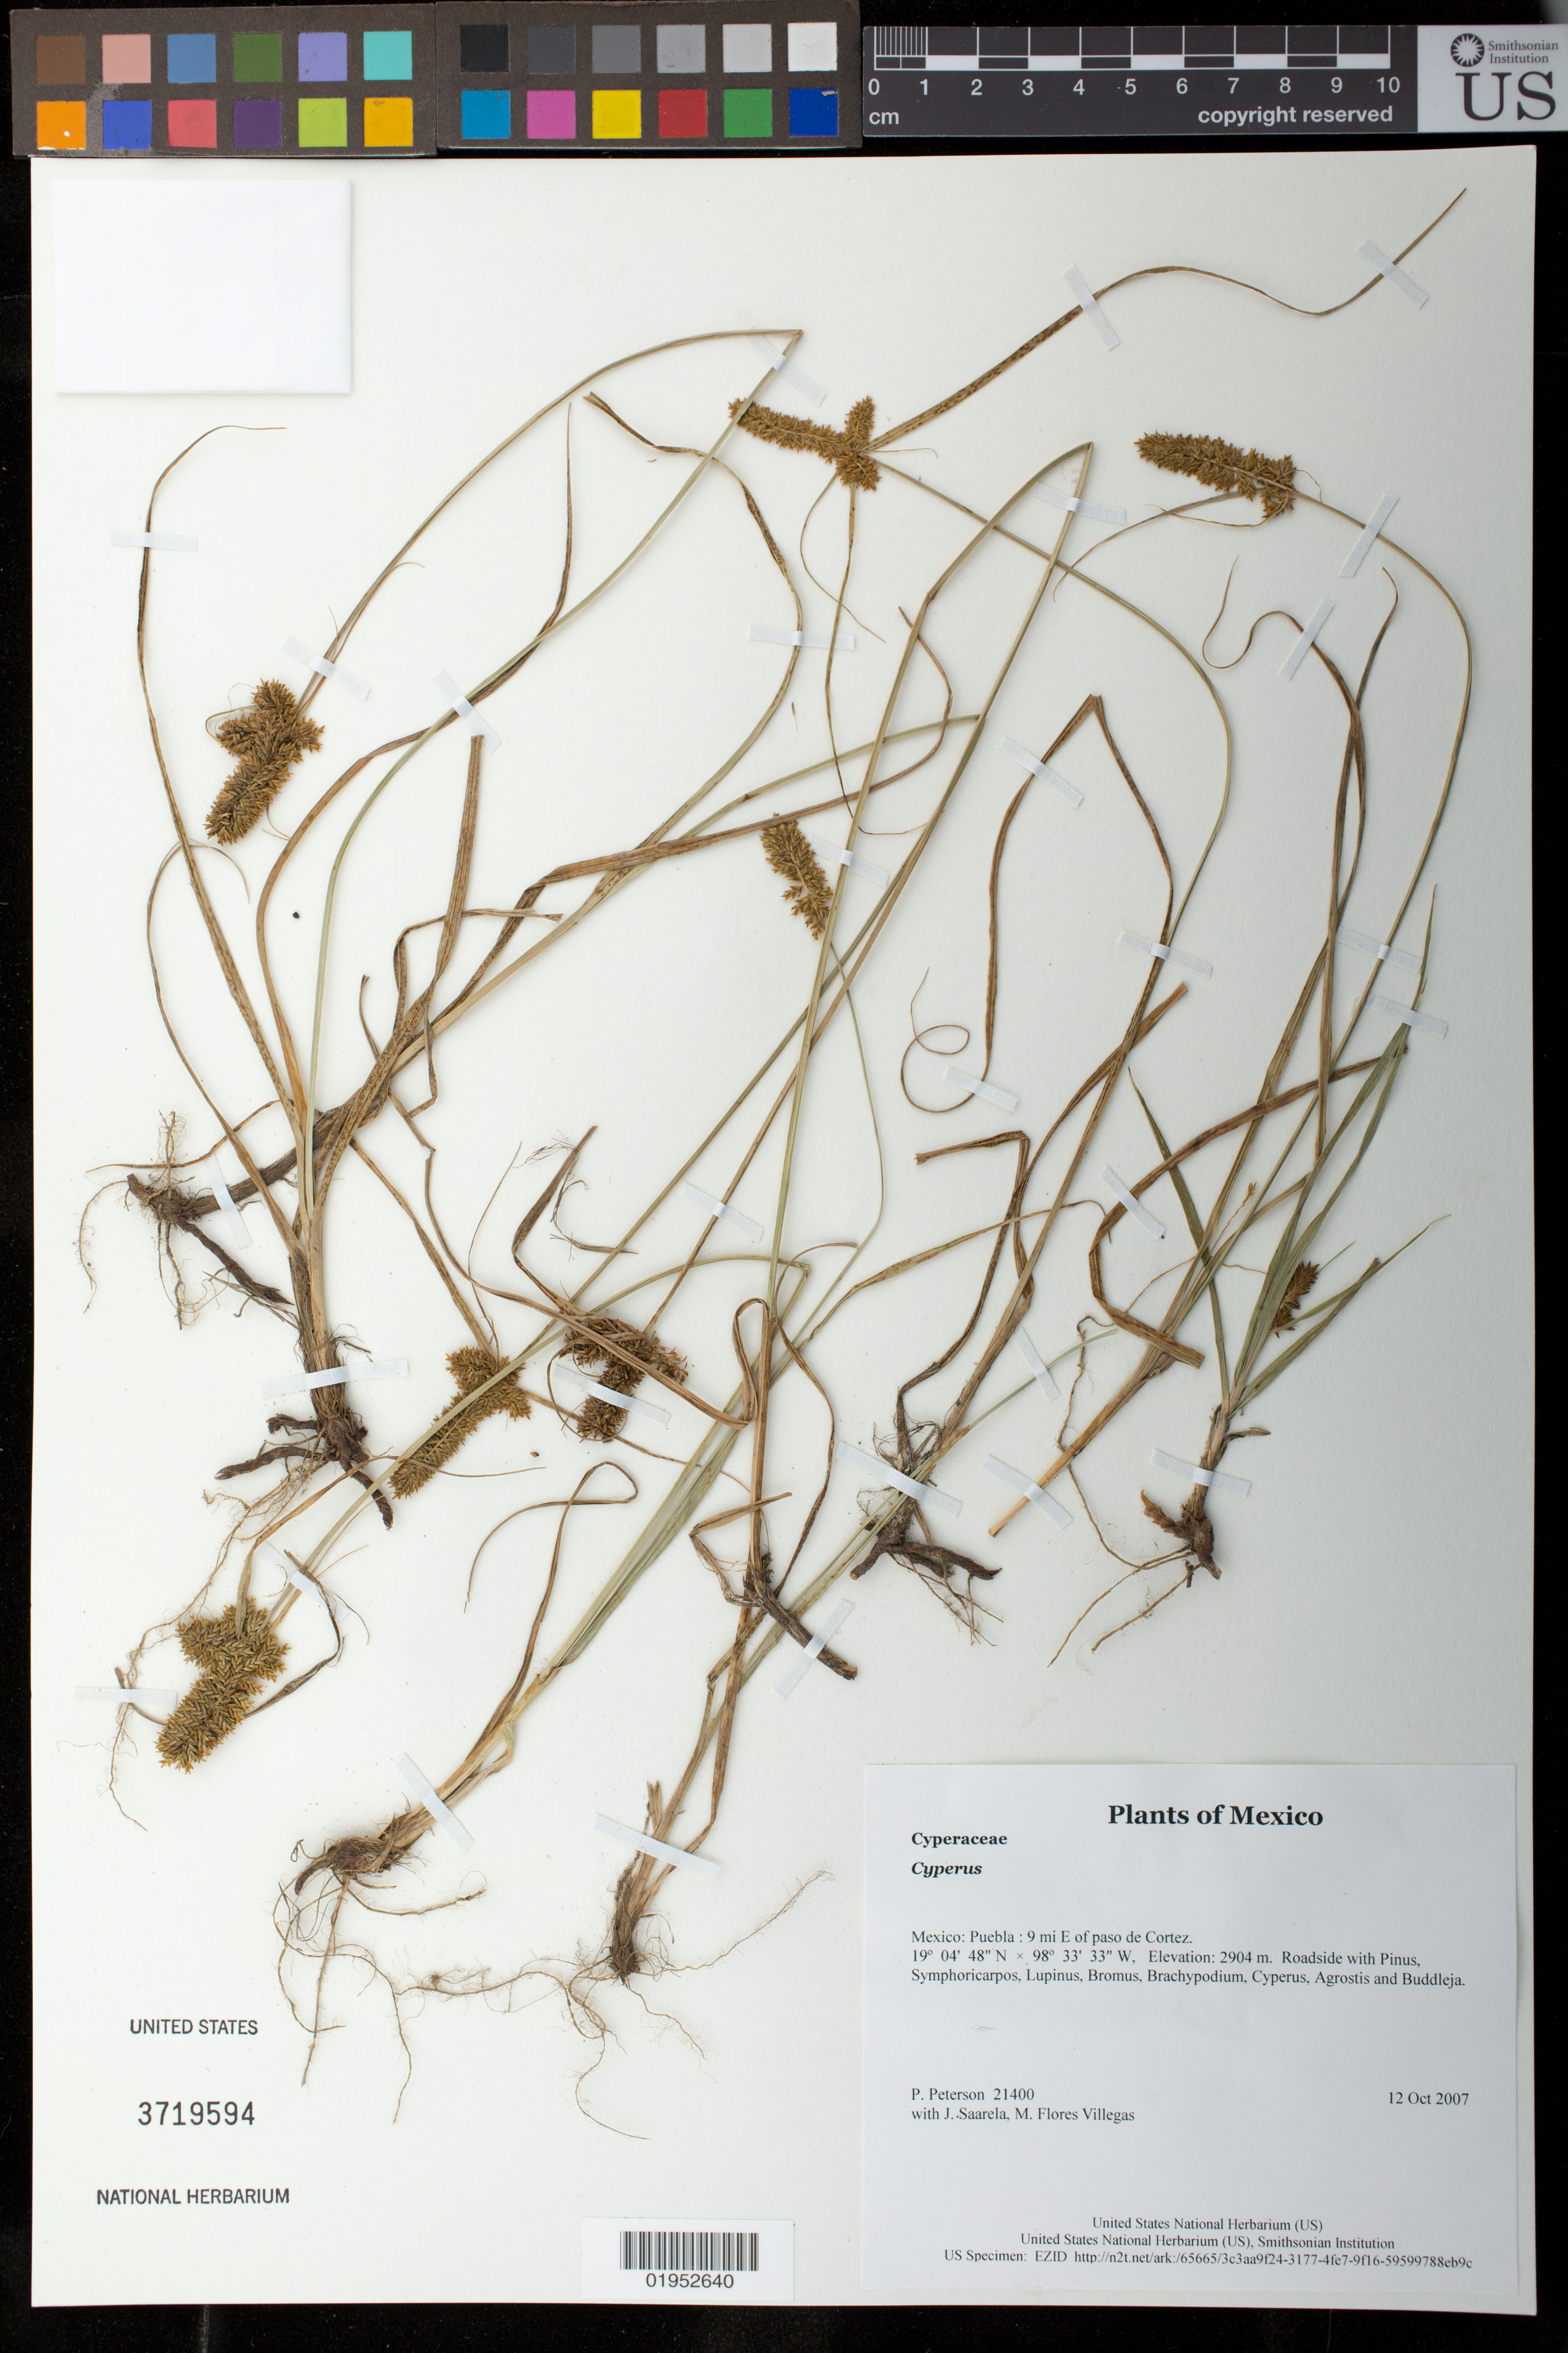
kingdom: Plantae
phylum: Tracheophyta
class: Liliopsida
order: Poales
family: Cyperaceae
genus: Cyperus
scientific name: Cyperus sp.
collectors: P. M. Peterson, J. Saarela & M. Flores Villegas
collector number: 21400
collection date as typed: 12 Oct 2007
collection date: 2007-10-12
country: Mexico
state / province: Puebla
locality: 9 mi E of paso de Cortez.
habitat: Roadside with Pinus, Symphoricarpos, Lupinus, Bromus, Brachypodium, Cyperus, Agrostis and Buddleja.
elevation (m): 2904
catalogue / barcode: US 3719594